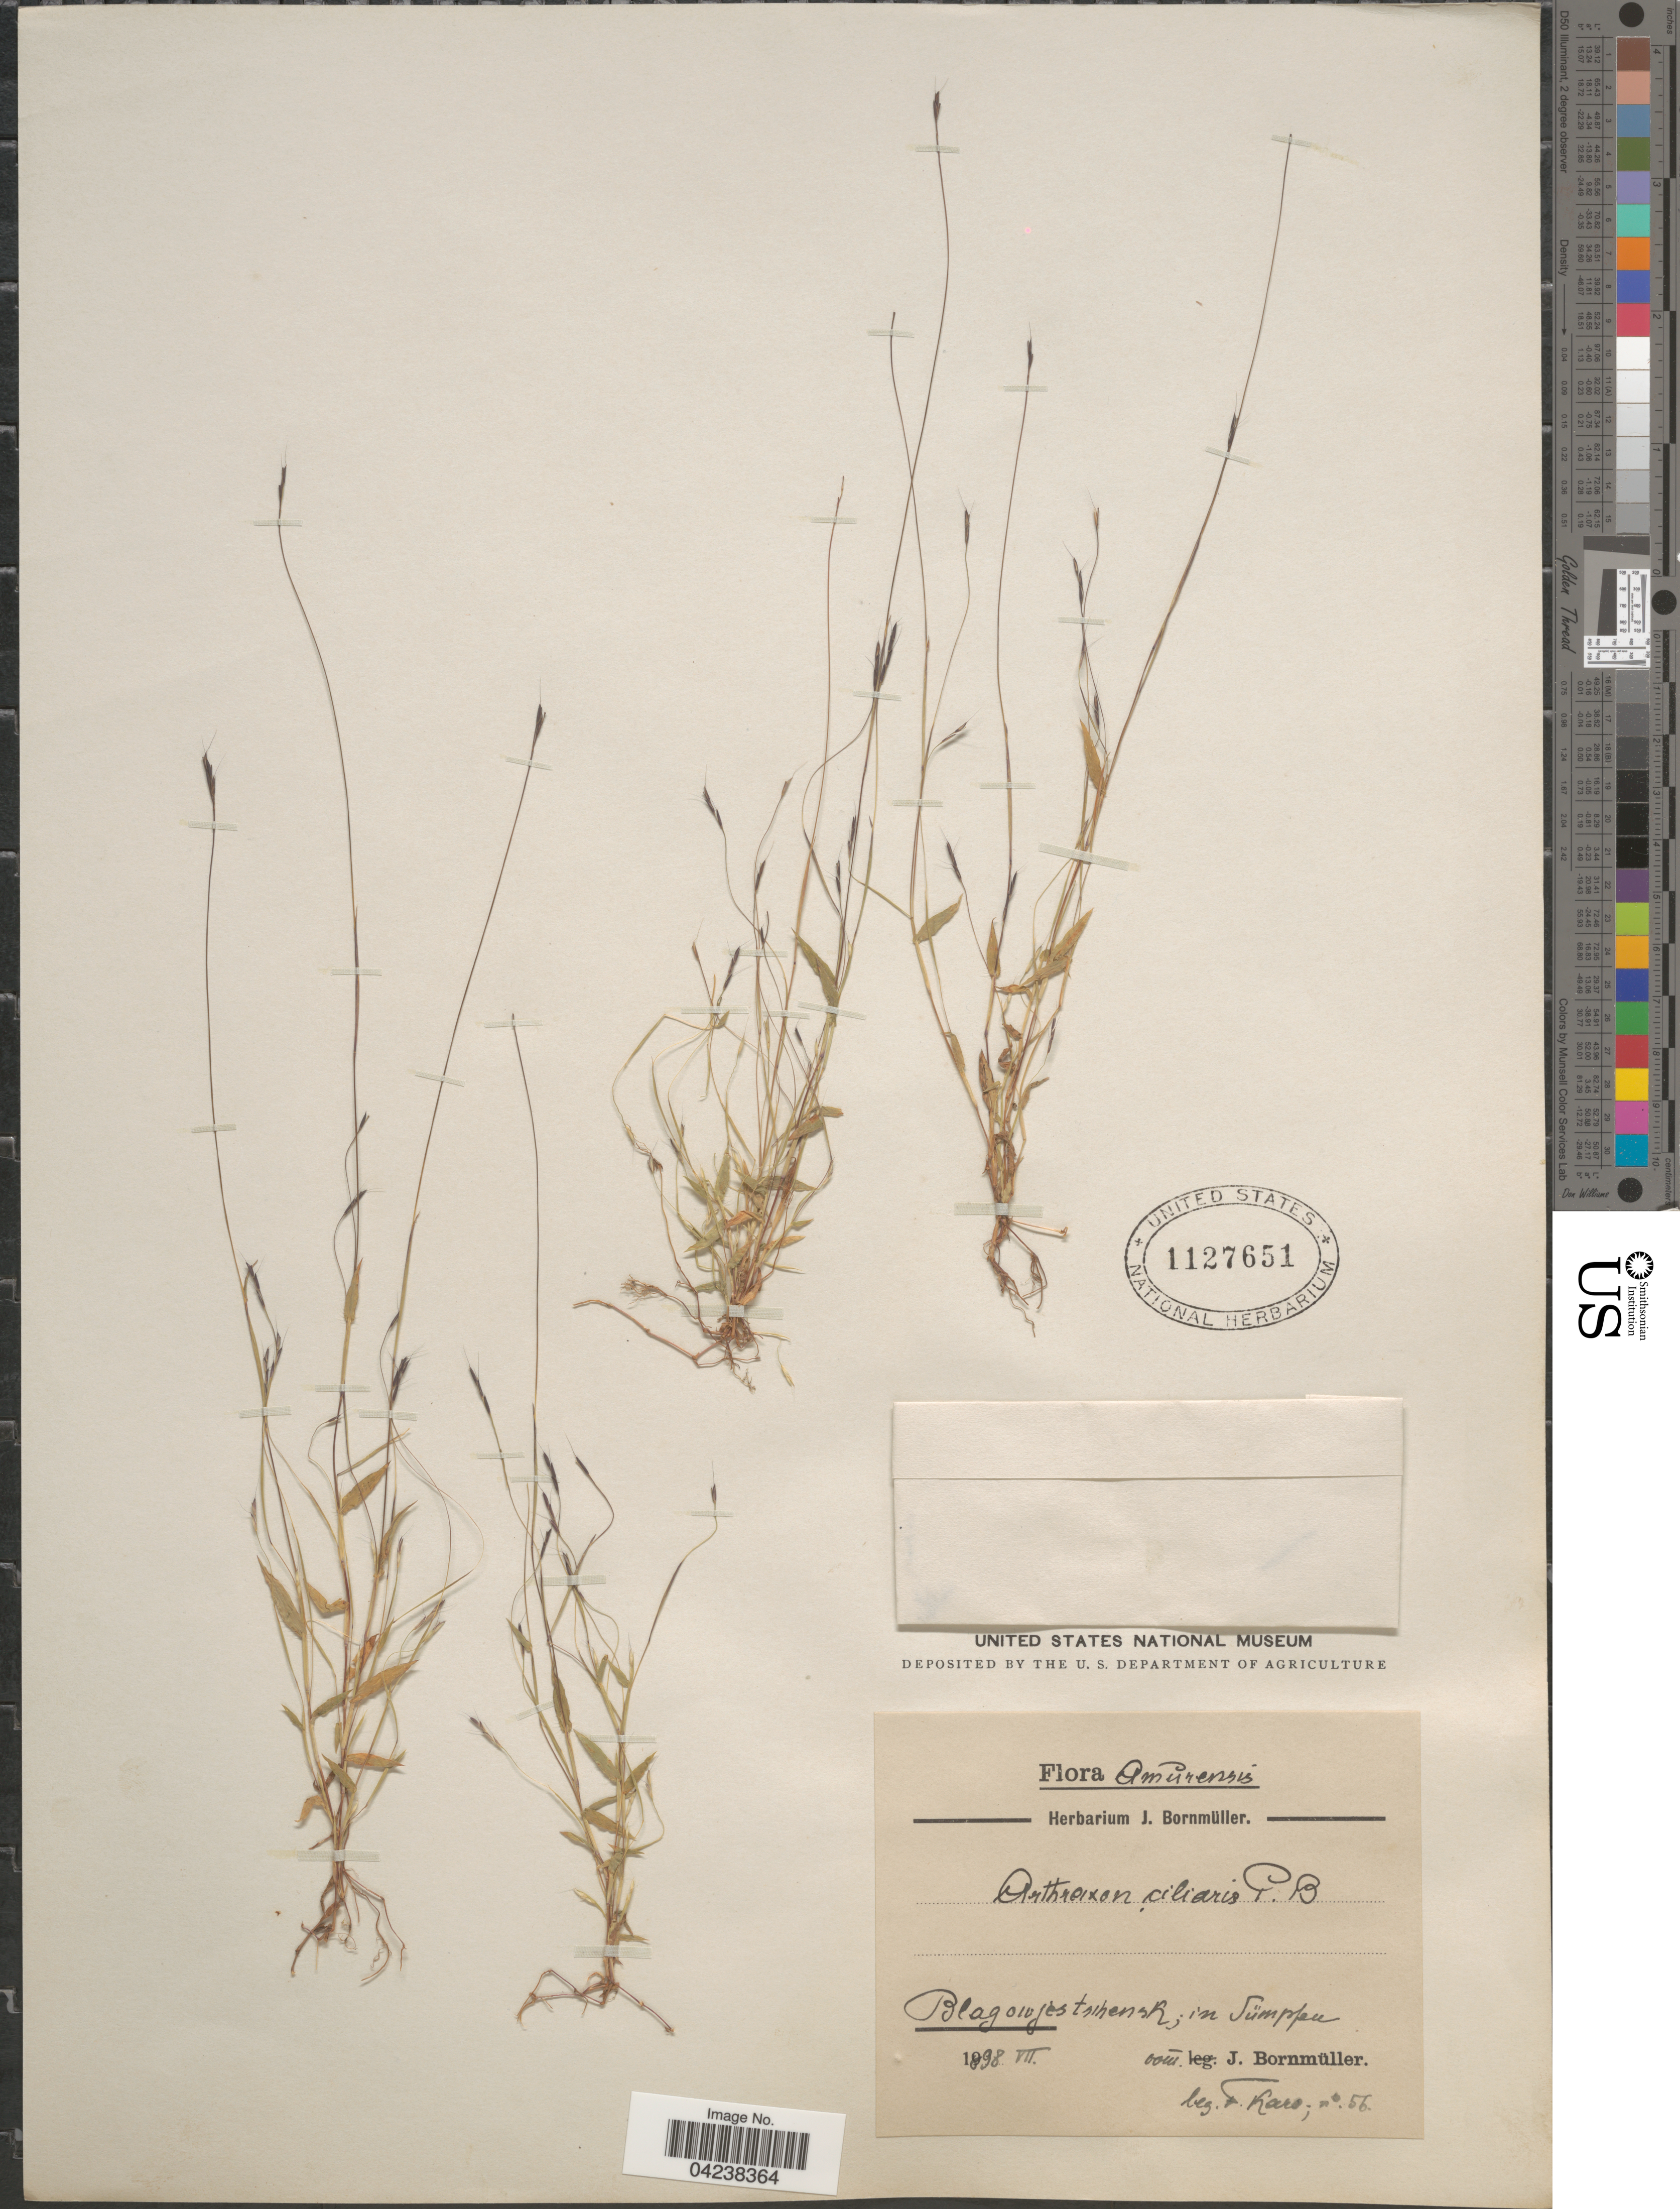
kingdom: Plantae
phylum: Tracheophyta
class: Liliopsida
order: Poales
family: Poaceae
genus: Arthraxon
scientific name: Arthraxon hispidus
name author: (Thunb.) Makino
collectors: F. Karo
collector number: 56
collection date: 1898-07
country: Russian Federation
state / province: Amur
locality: Amurensis. Blagowjestsinensk; in Sümppu.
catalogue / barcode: US 1127651